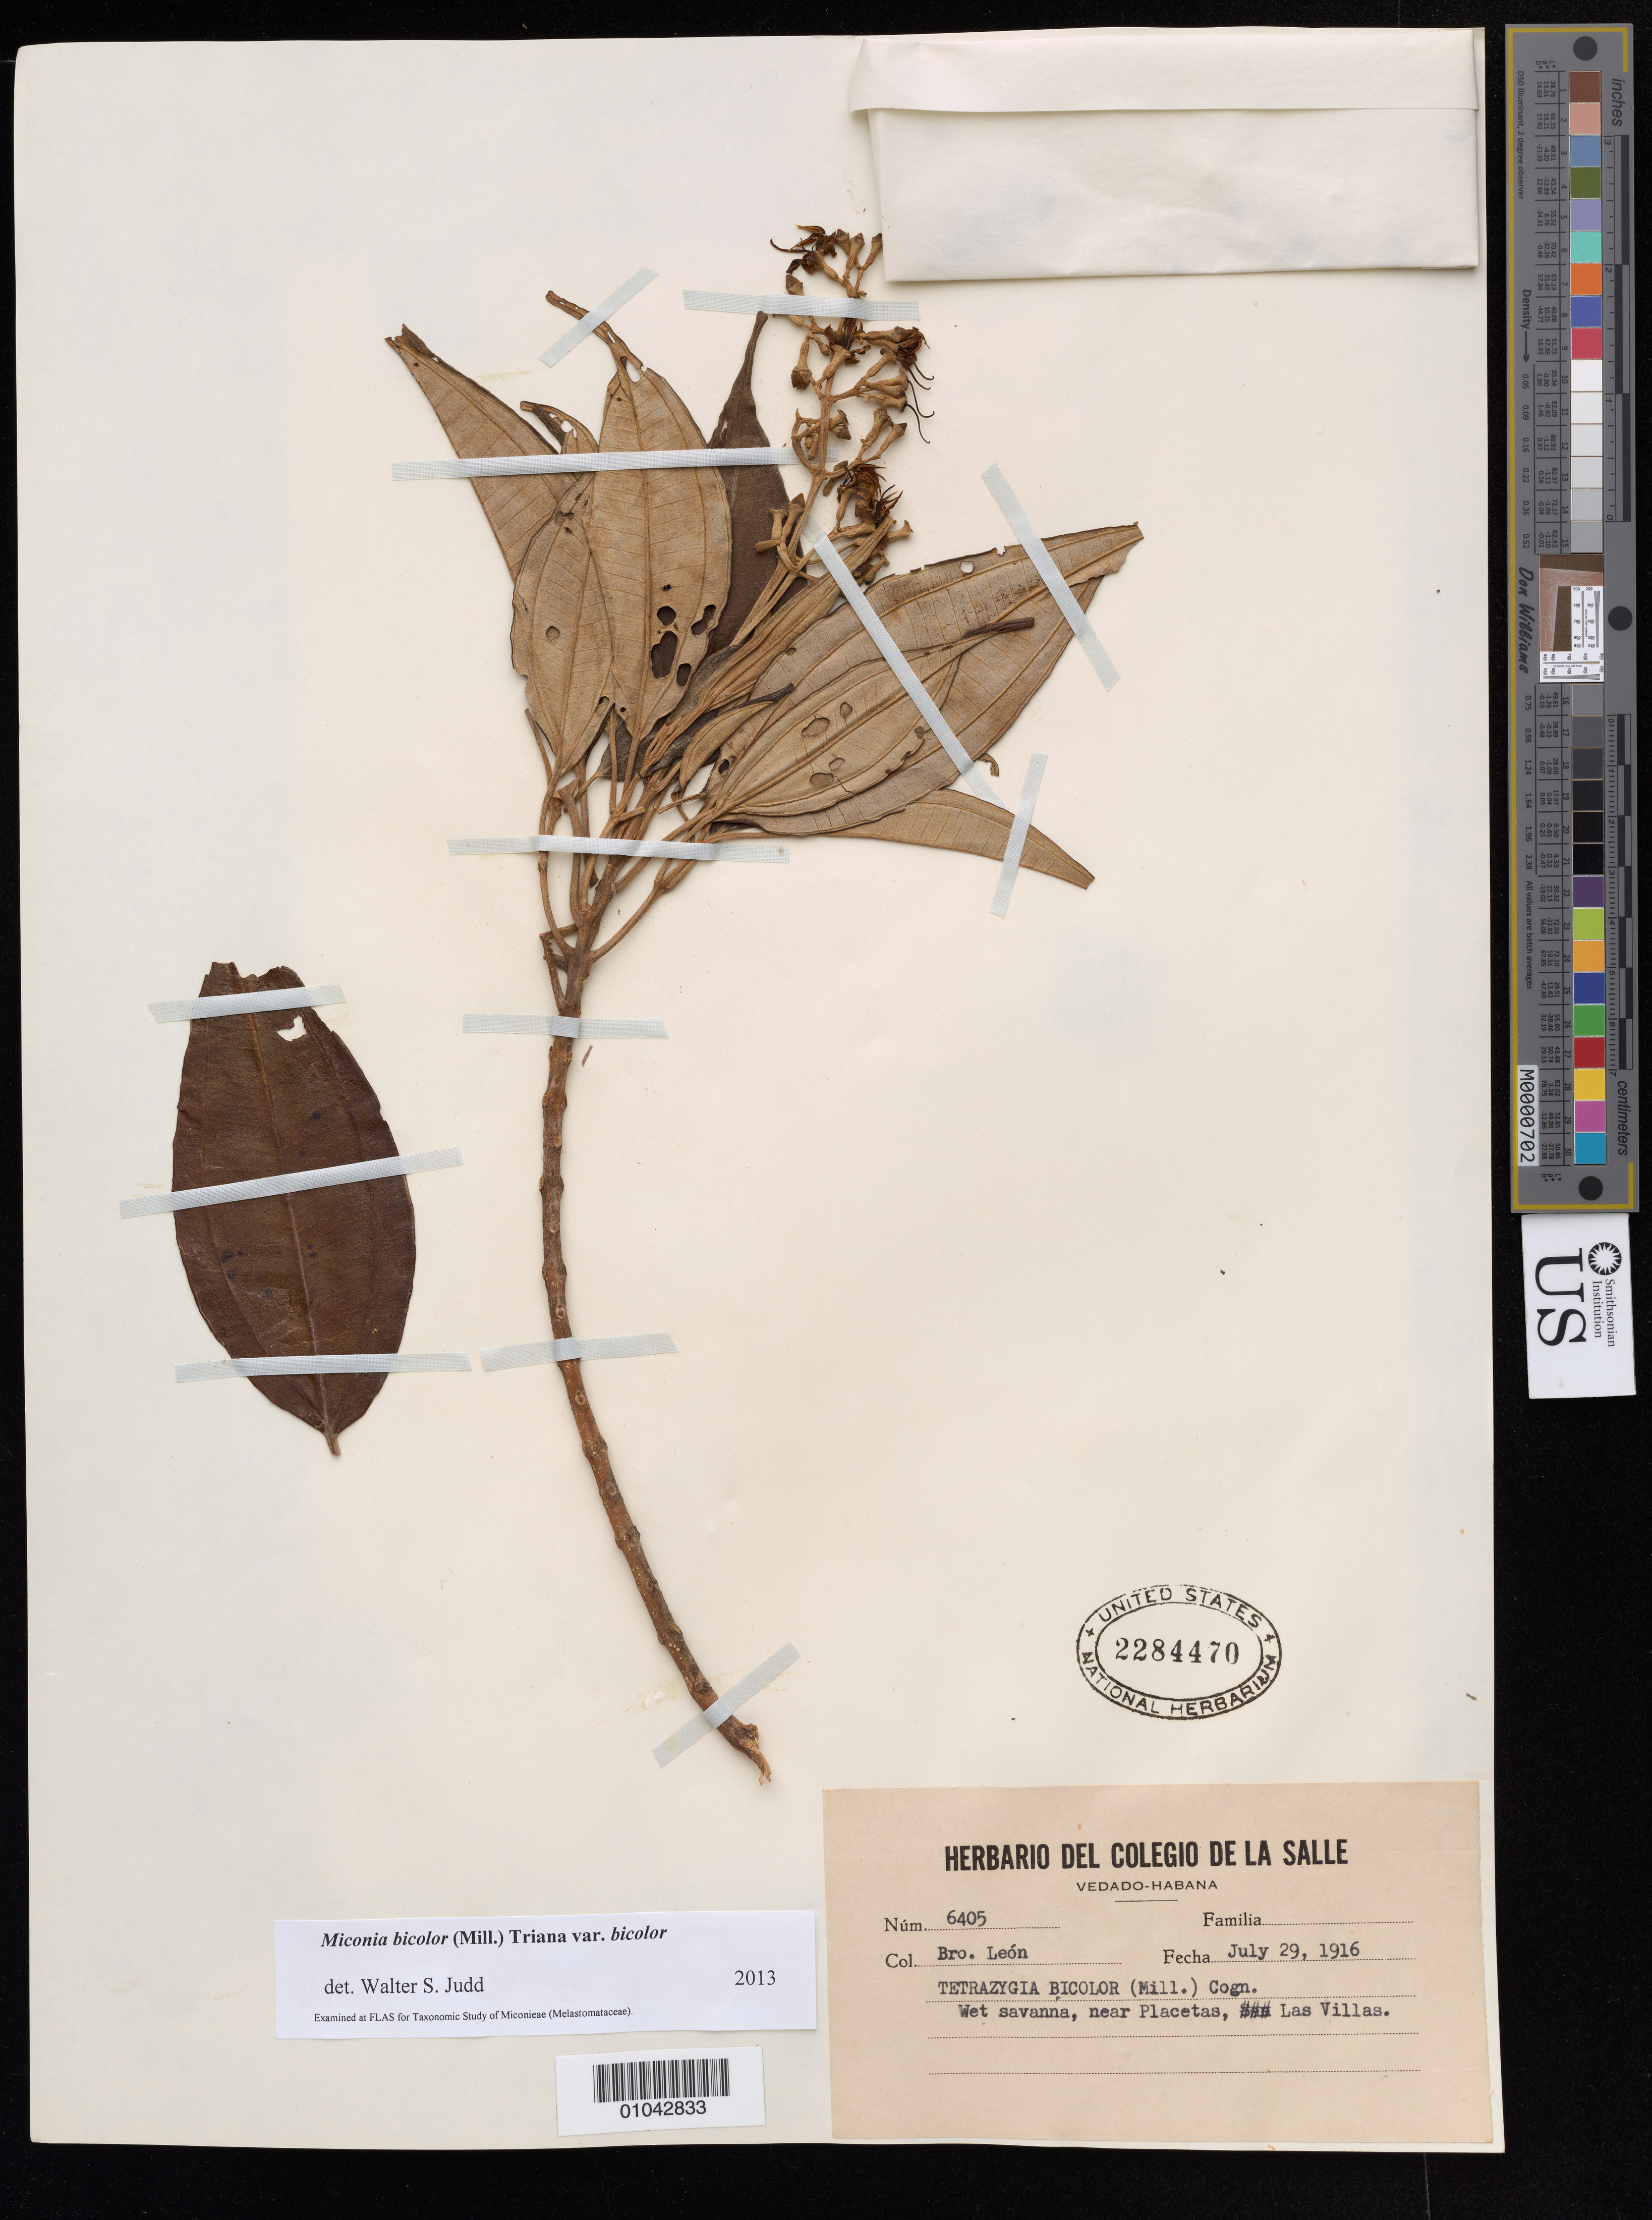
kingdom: Plantae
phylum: Tracheophyta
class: Magnoliopsida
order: Myrtales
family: Melastomataceae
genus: Miconia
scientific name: Miconia bicolor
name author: (Mill.) Triana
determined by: Judd, Walter S.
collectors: Bro. León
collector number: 6405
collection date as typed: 29 Jul 1916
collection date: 1916-07-29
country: Cuba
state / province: Las Villas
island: Cuba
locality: Near Placetas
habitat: Wet savanna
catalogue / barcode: US 2284470